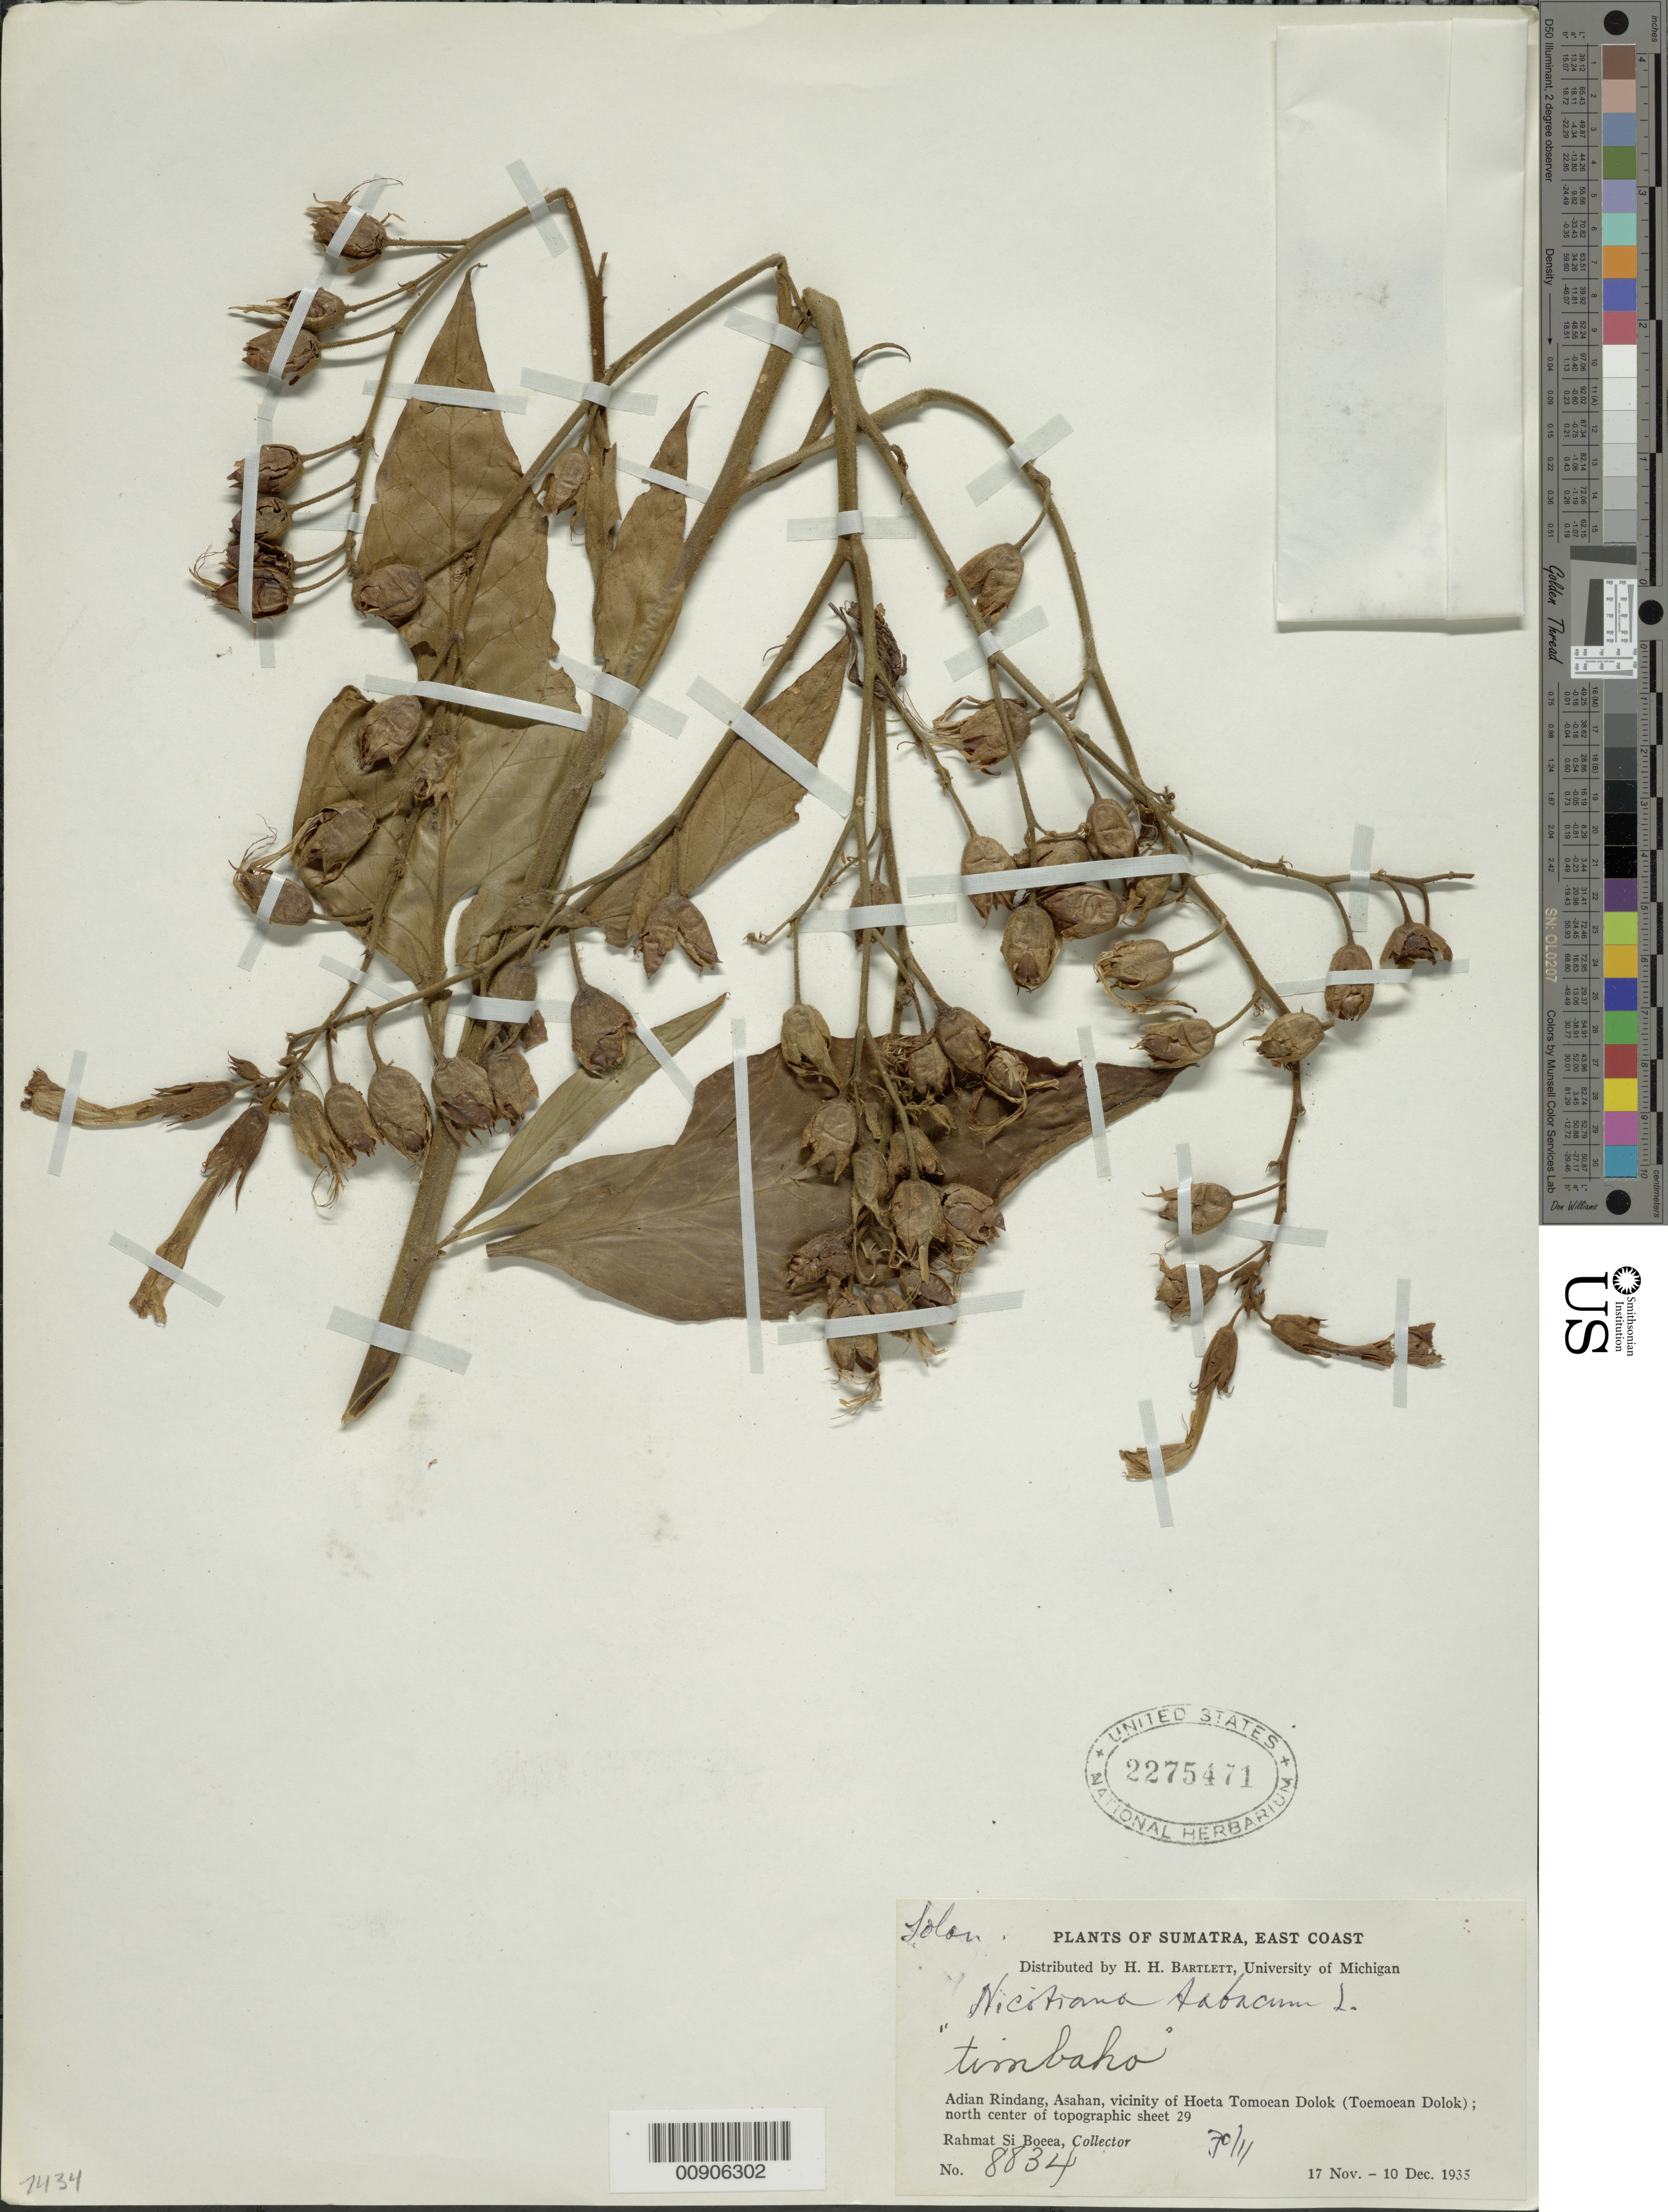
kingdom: Plantae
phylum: Tracheophyta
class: Magnoliopsida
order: Solanales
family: Solanaceae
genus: Nicotiana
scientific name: Nicotiana tabacum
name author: L.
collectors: Rahmat Si Boeea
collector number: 8834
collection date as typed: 17 Nov 1935 to 10 Dec 1935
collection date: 1935-11-17/1935-12-10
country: Indonesia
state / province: Sumatra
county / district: Aceh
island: Sumatra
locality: Adian Rindang, Asahan, vicinity of Hoeta Tomoean Dolok; north center of topographic sheet 29.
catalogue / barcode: US 2275471